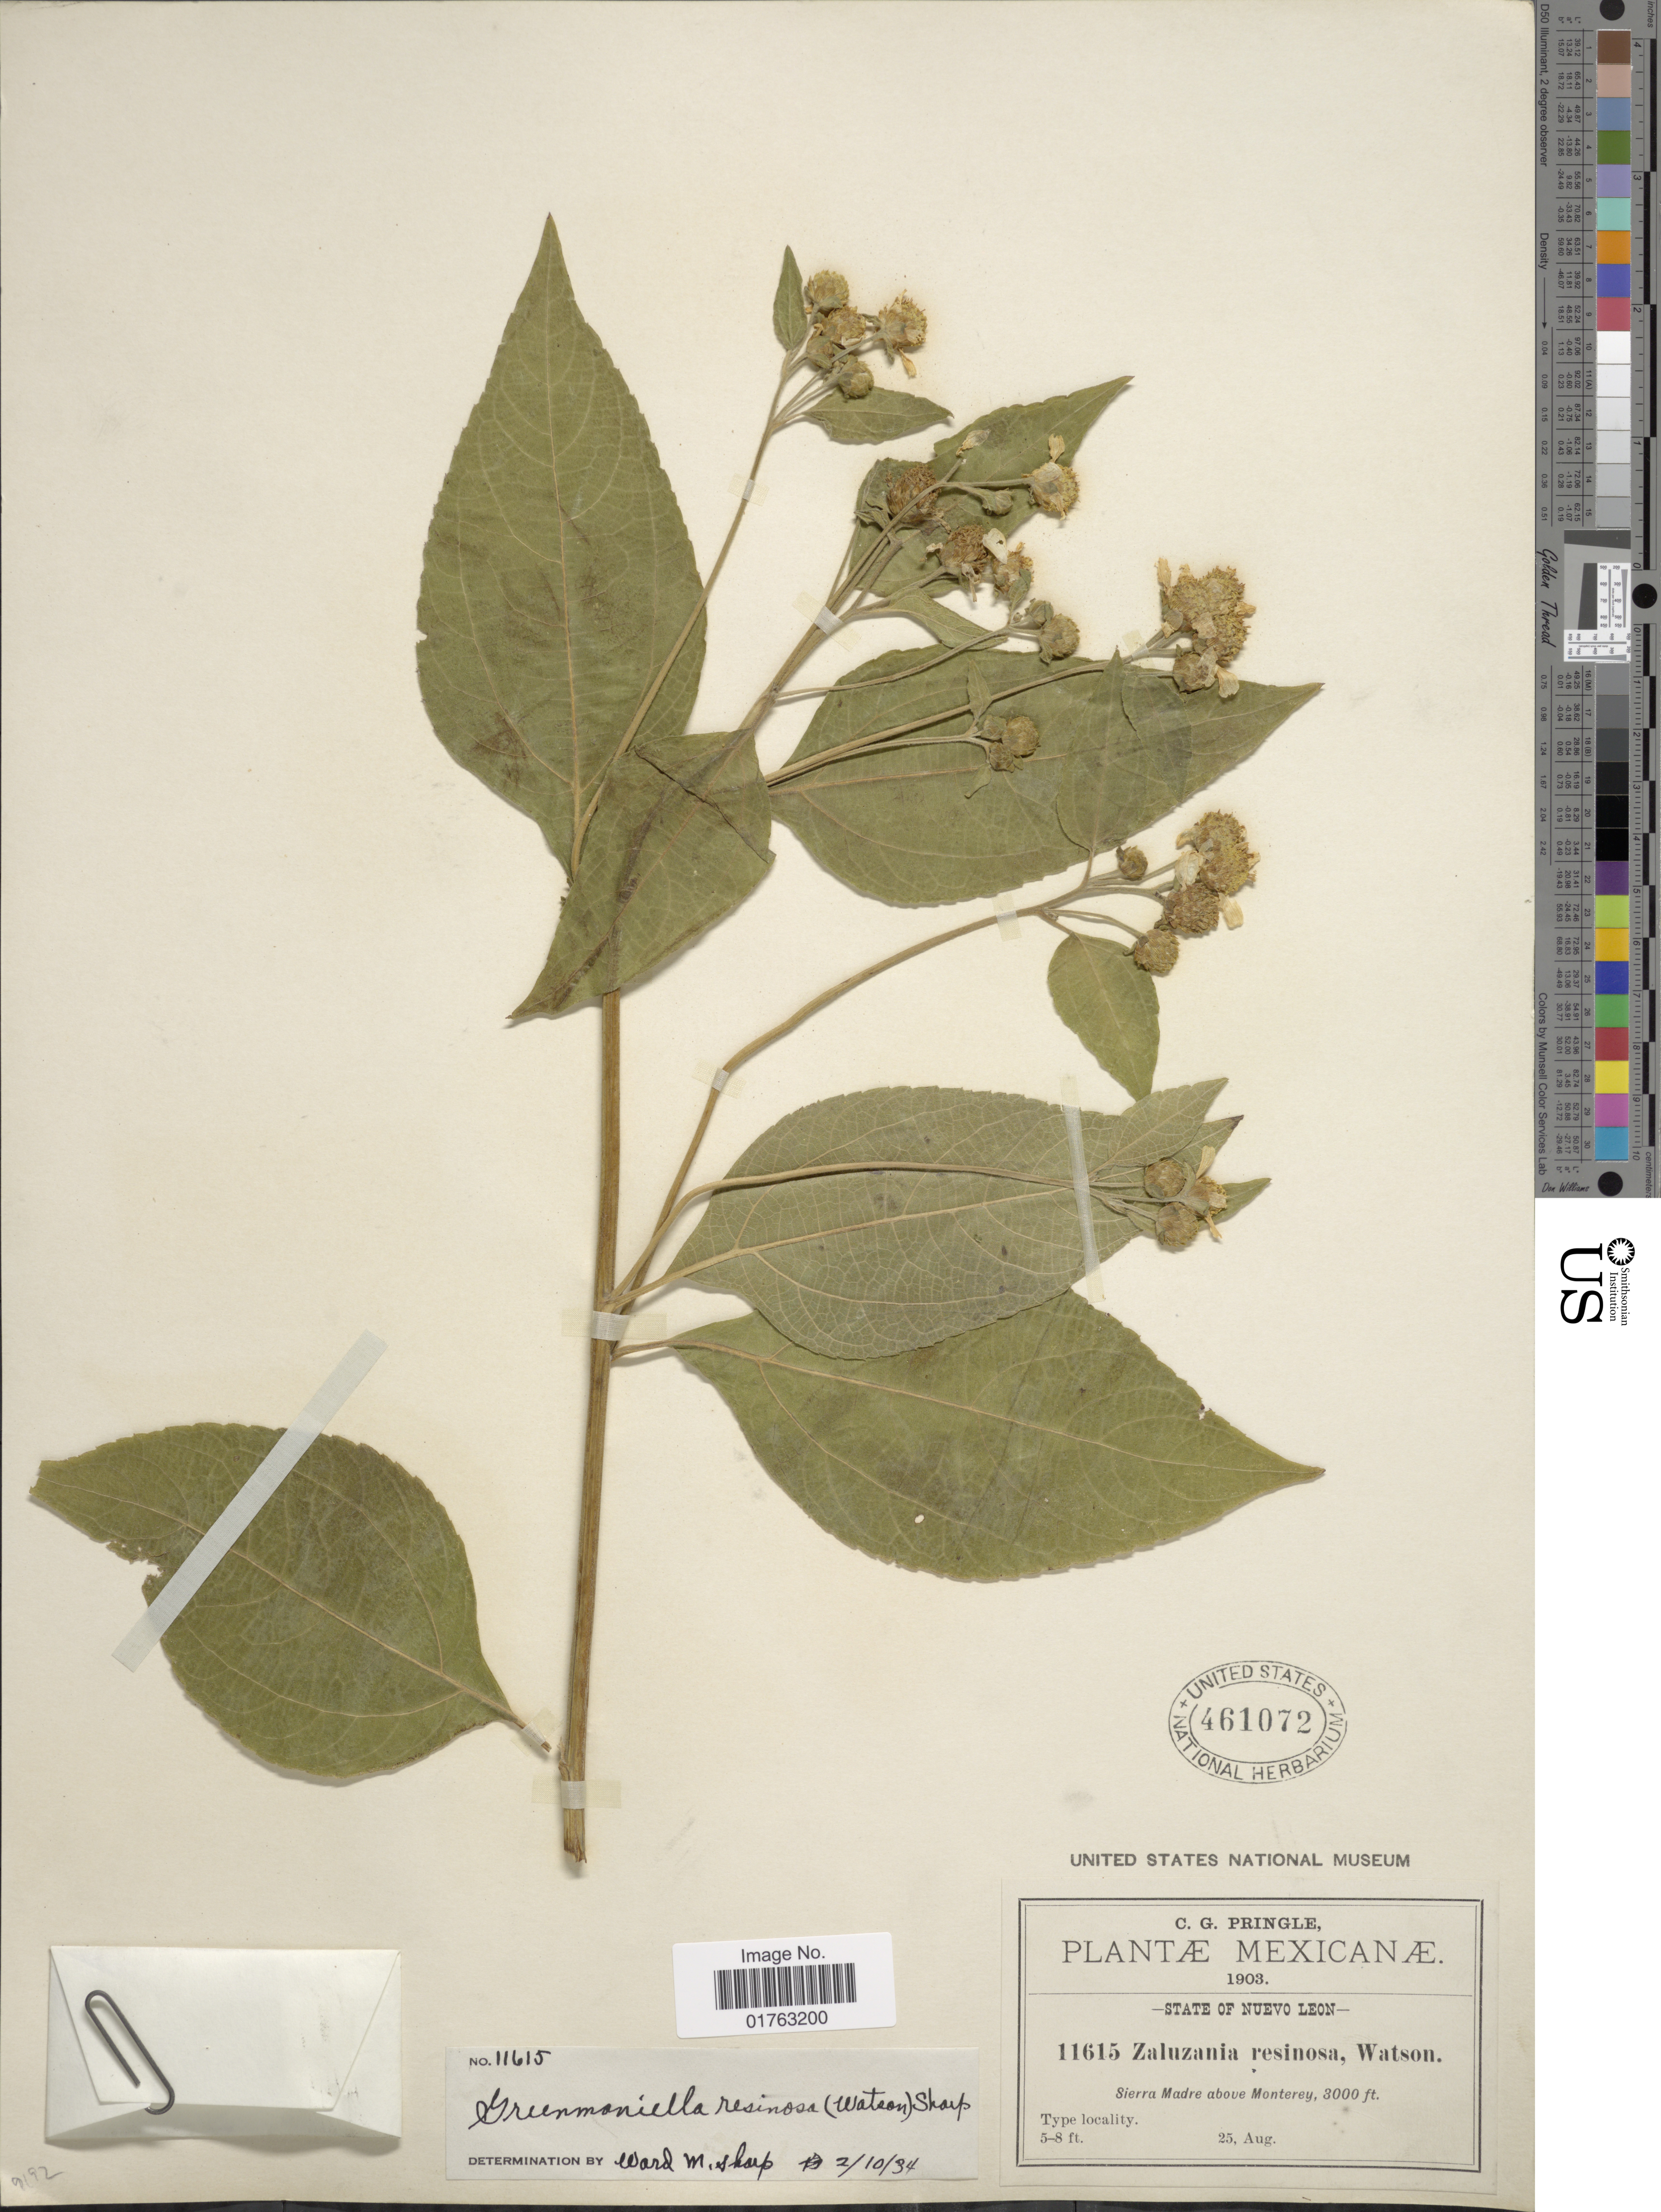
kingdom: Plantae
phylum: Tracheophyta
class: Magnoliopsida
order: Asterales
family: Asteraceae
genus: Zaluzania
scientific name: Zaluzania resinosa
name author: S. Watson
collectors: C. G. Pringle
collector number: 11615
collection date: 1903-08-25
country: Mexico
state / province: Nuevo León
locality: Sierra Madre above Monterey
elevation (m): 914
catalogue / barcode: US 461072